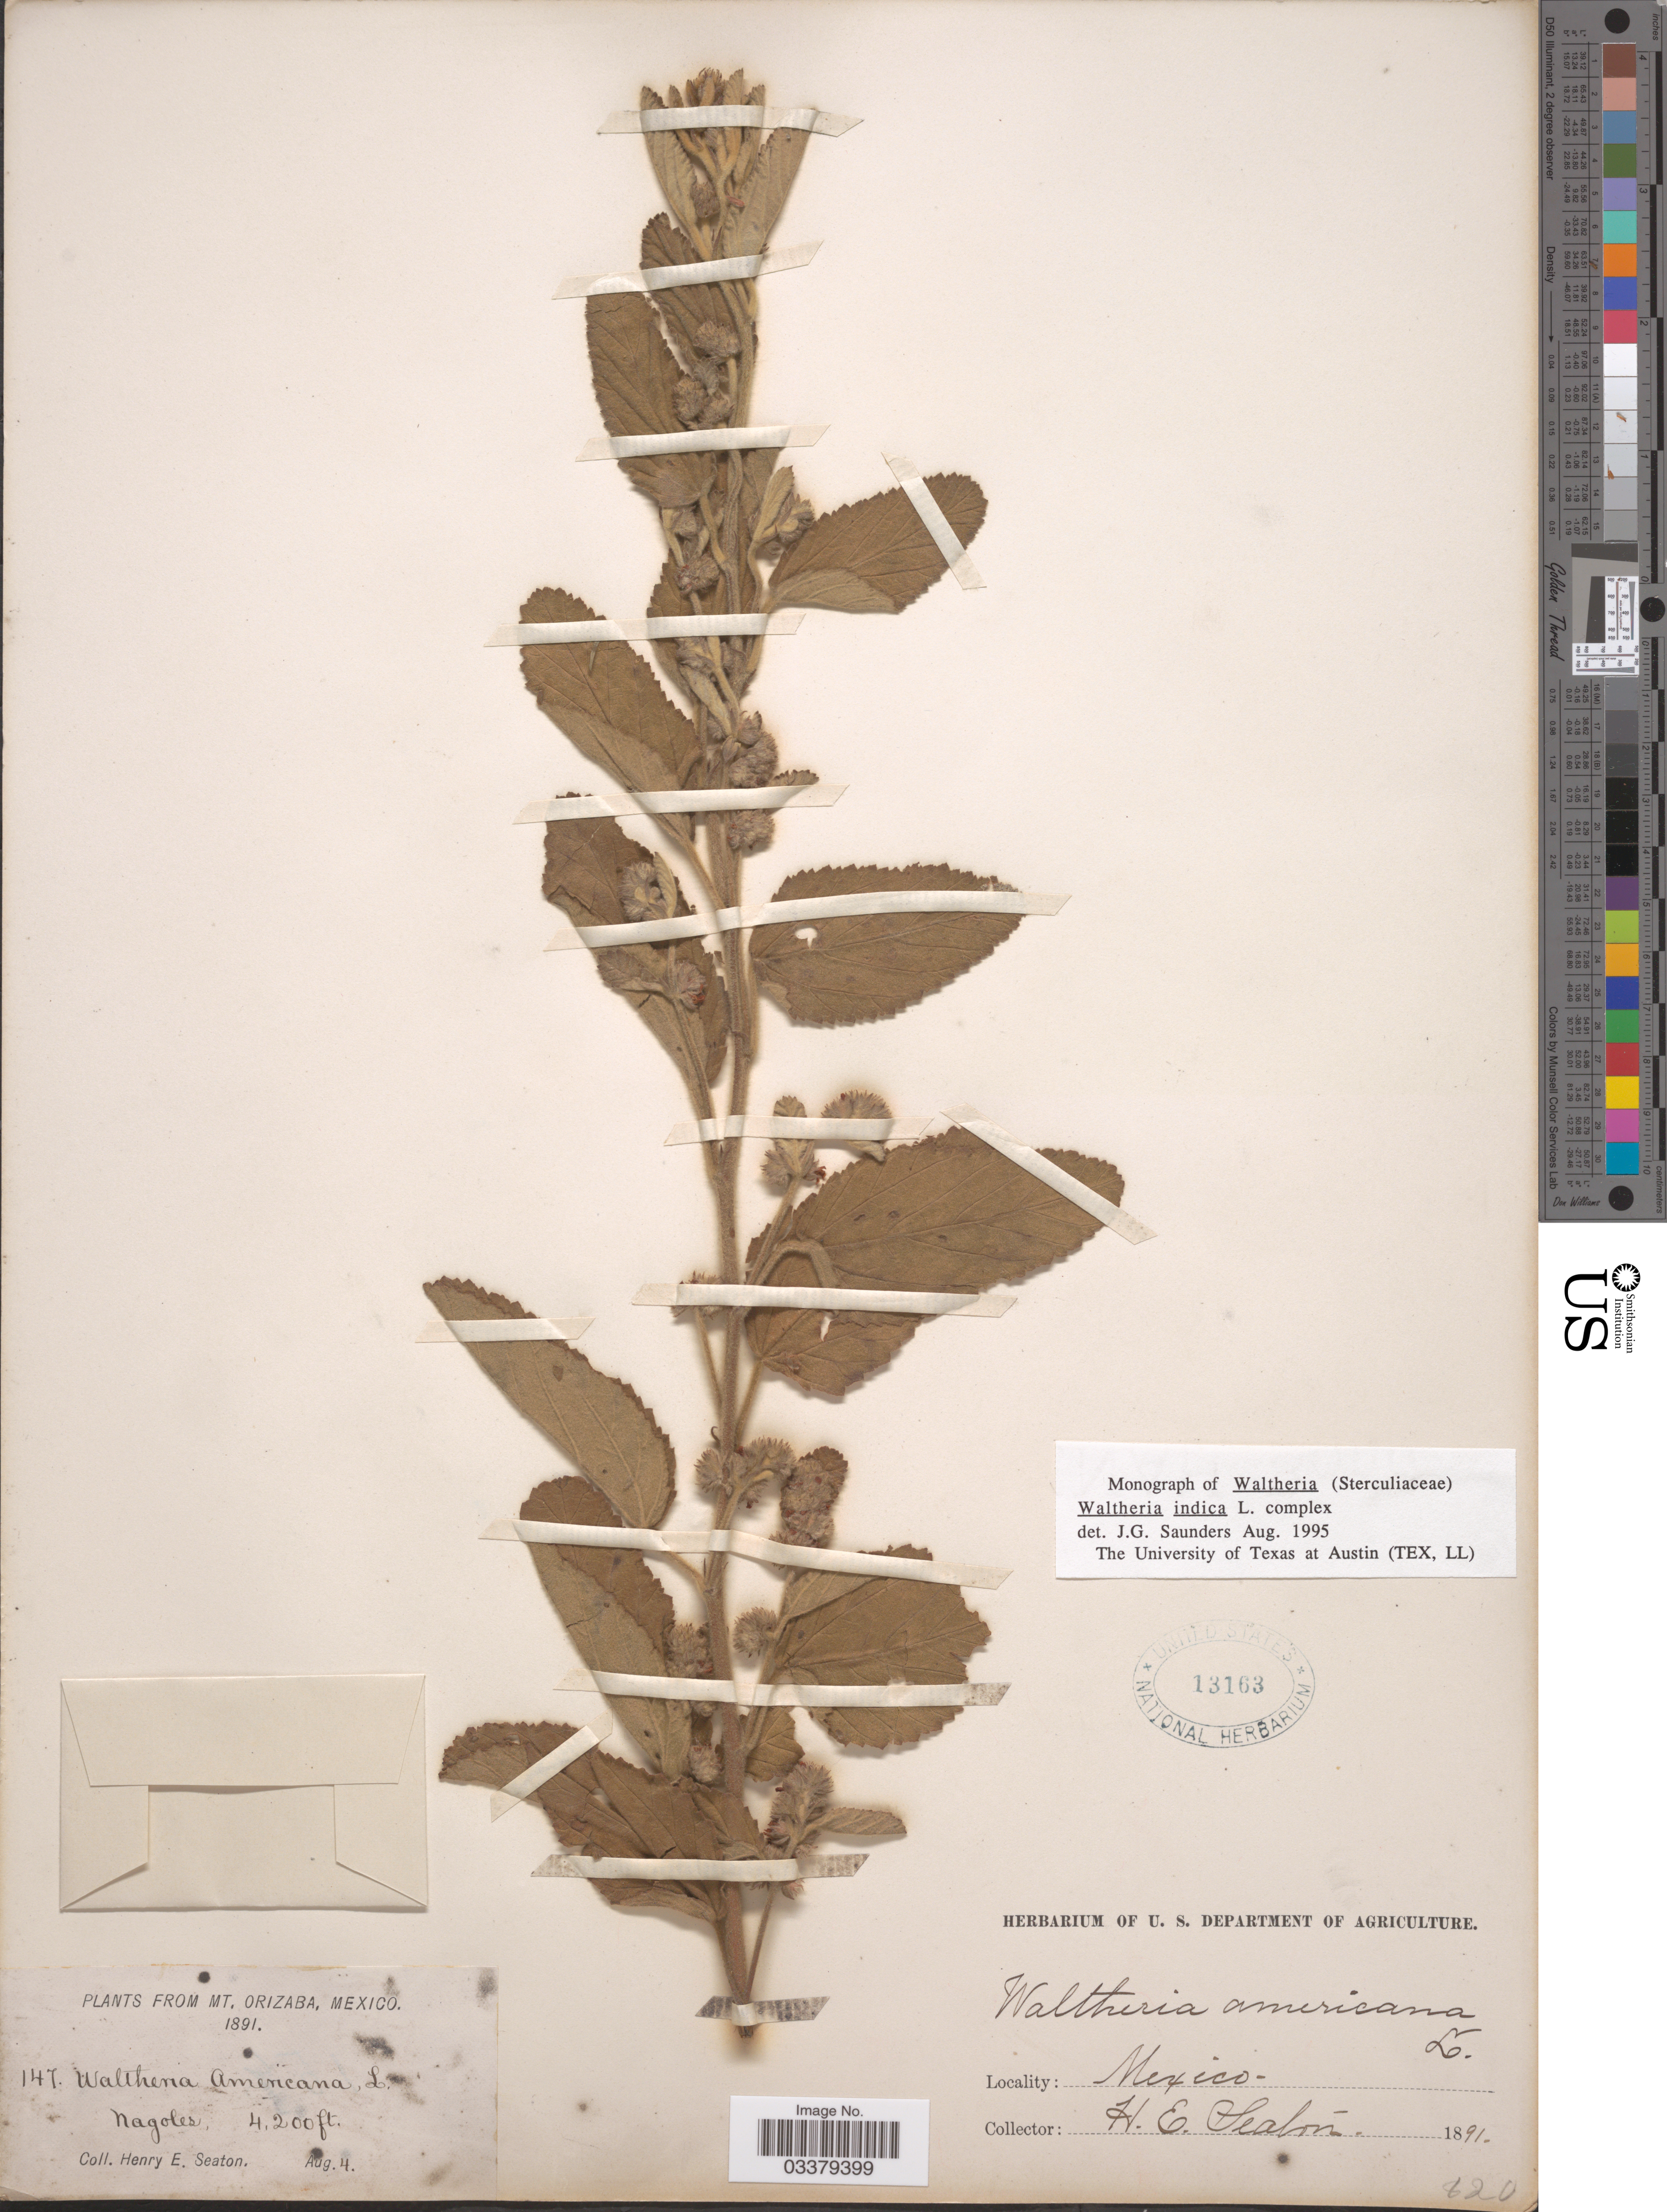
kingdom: Plantae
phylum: Tracheophyta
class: Magnoliopsida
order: Malvales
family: Malvaceae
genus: Waltheria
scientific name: Waltheria indica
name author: L.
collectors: H. E. Seaton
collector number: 147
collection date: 1891-08-04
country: Mexico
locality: Mt. Orizaba. Nagoles.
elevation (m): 1280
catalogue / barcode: US 13163